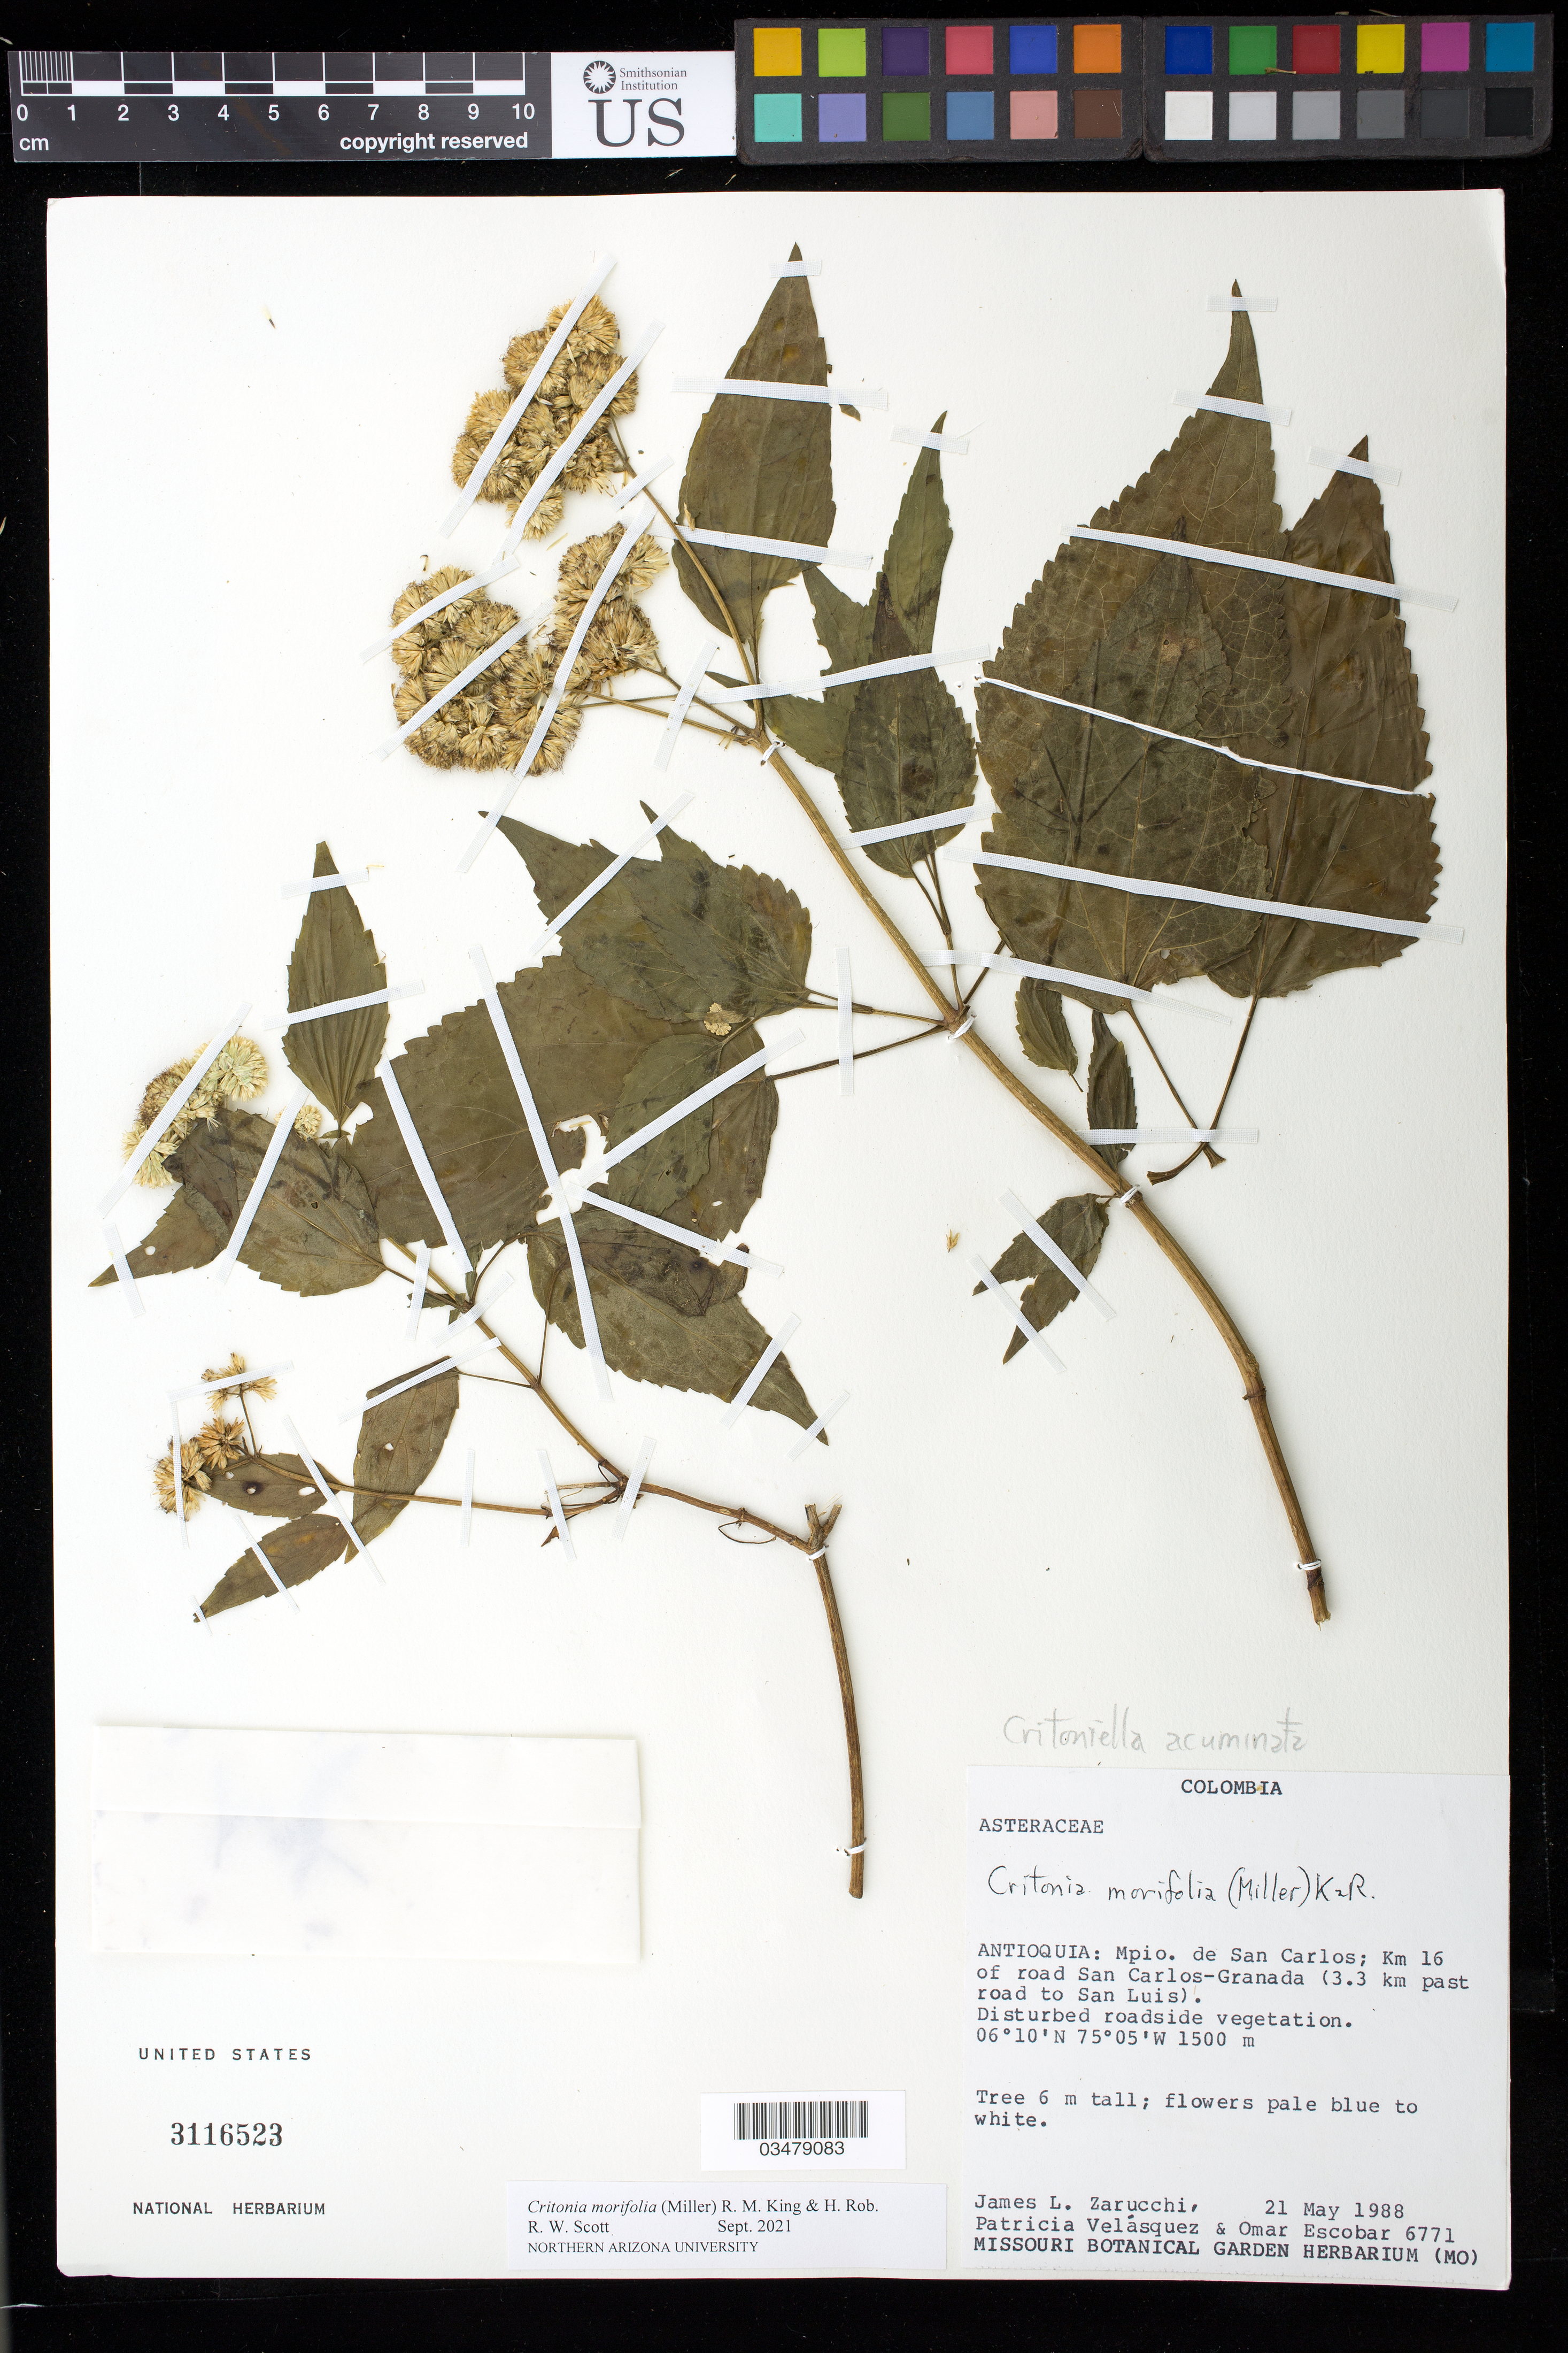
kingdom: Plantae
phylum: Tracheophyta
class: Magnoliopsida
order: Asterales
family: Asteraceae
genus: Critonia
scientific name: Critonia morifolia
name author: (Mill.) R.M. King & H. Rob.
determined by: Scott, R. W.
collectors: J. L. Zarucchi, P. Velasquez & O. D. Escobar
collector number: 6771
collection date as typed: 21 May 1988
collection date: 1988-05-21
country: Colombia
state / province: Antioquia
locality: Mun. of San Carlos, km 16 of road San Carlos-Granada (3.3 km past road to San Luis)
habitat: Disturbed roadside vegetation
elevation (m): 1500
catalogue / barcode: US 3116523